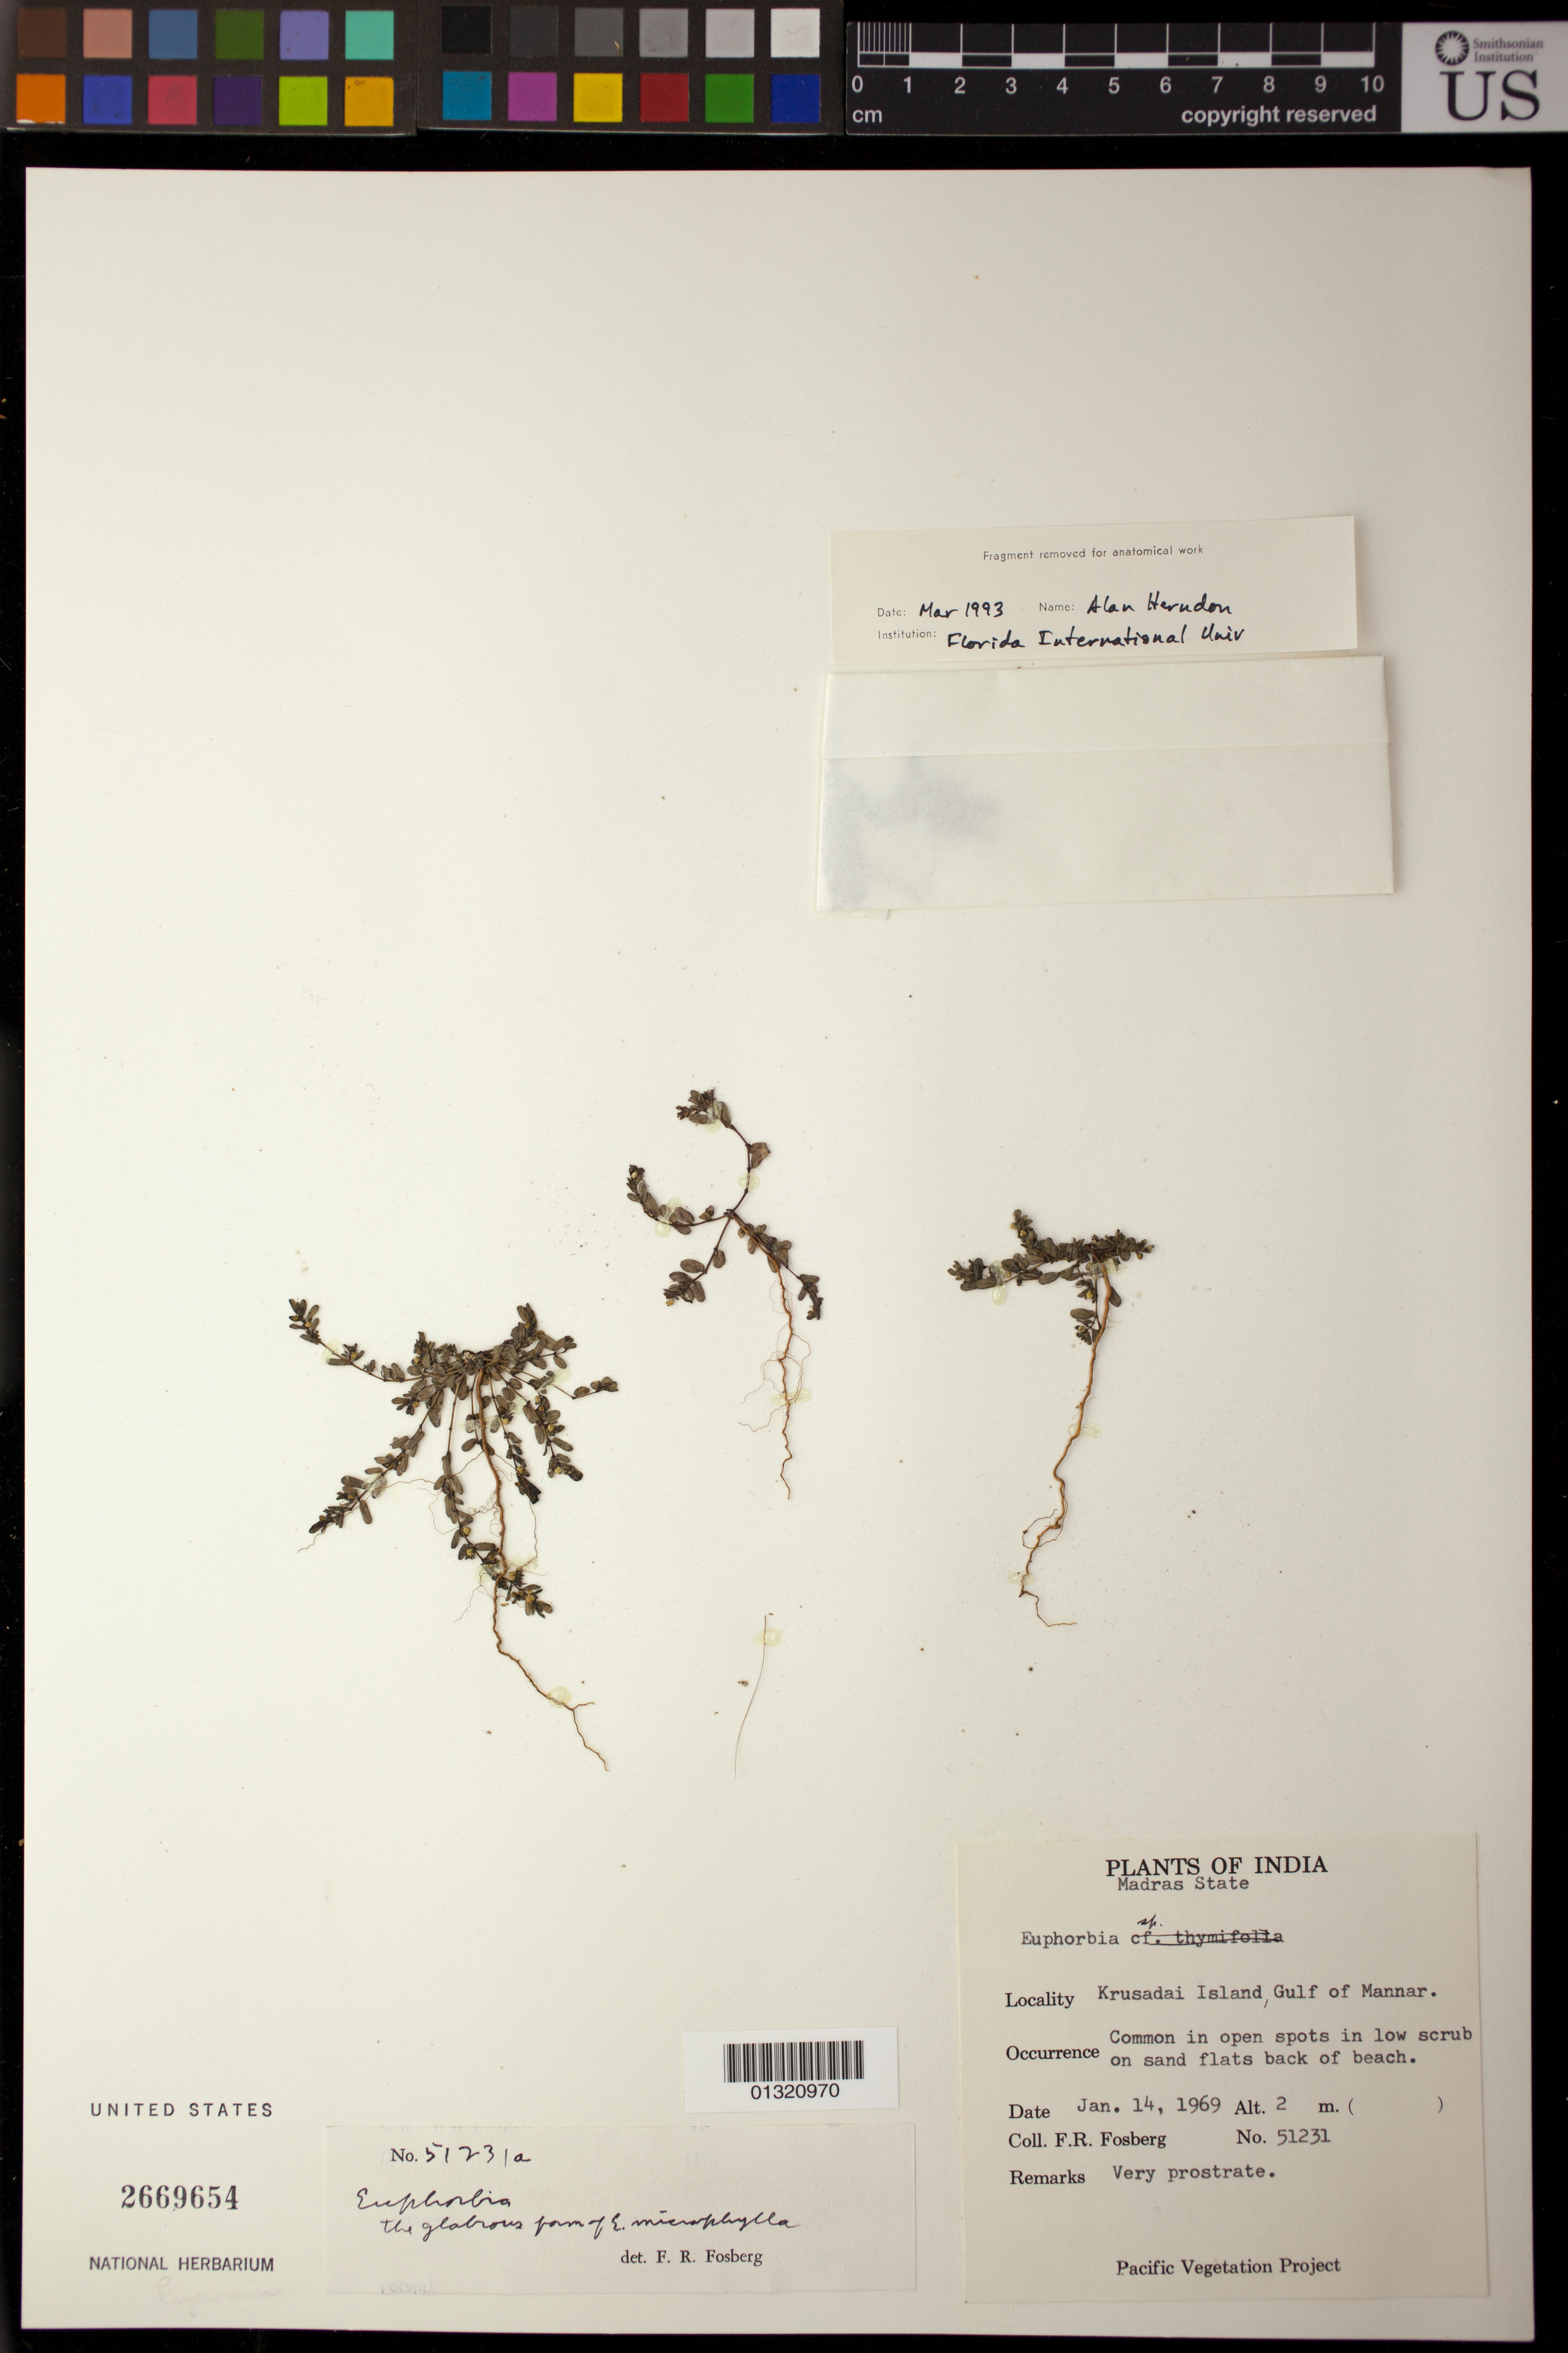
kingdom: Plantae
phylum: Tracheophyta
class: Magnoliopsida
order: Malpighiales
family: Euphorbiaceae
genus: Euphorbia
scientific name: Euphorbia thymifolia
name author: L.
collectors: F. R. Fosberg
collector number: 51231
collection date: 1969-01-14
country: India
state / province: Tamil Nadu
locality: Krusadai Island [Kursadi Tīvu], Gulf of Mannar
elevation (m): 2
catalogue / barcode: US 2669654